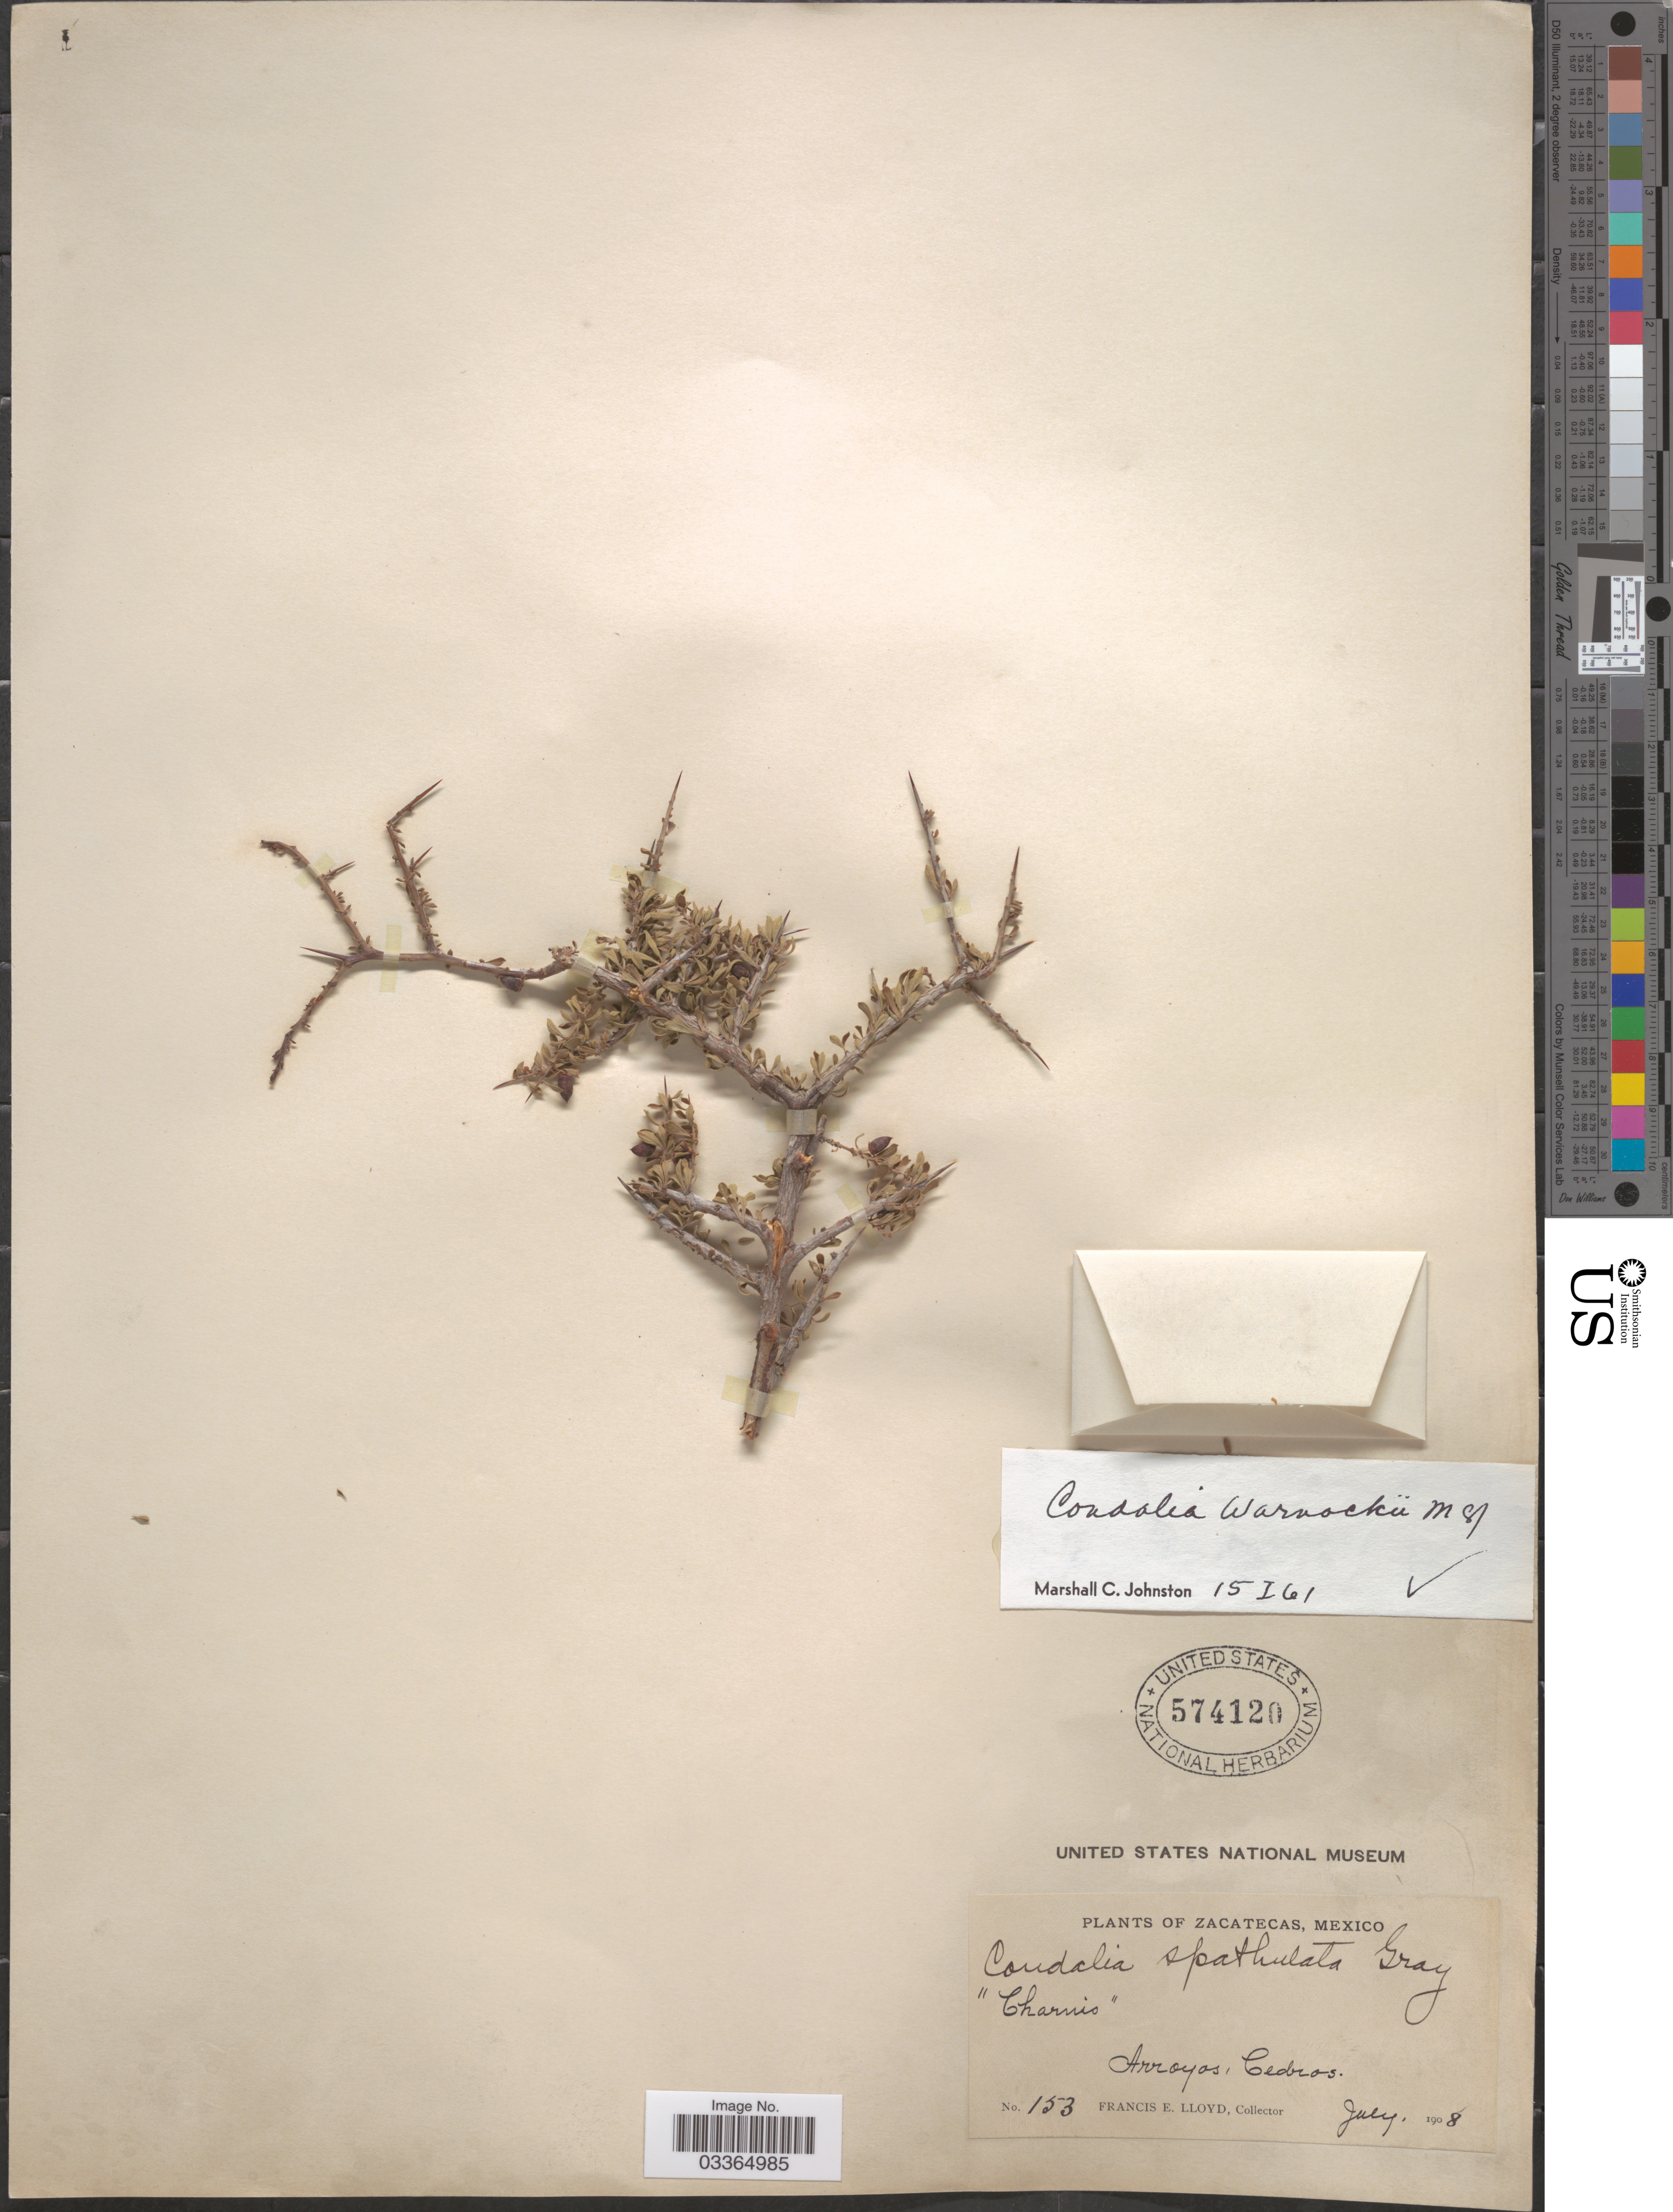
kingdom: Plantae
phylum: Tracheophyta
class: Magnoliopsida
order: Rosales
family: Rhamnaceae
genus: Condalia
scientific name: Condalia warnockii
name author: M.C. Johnst.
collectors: Lloyd, C. E.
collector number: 153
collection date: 1908-07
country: Mexico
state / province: Zacatecas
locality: Arroyos, Cedros.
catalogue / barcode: US 574120